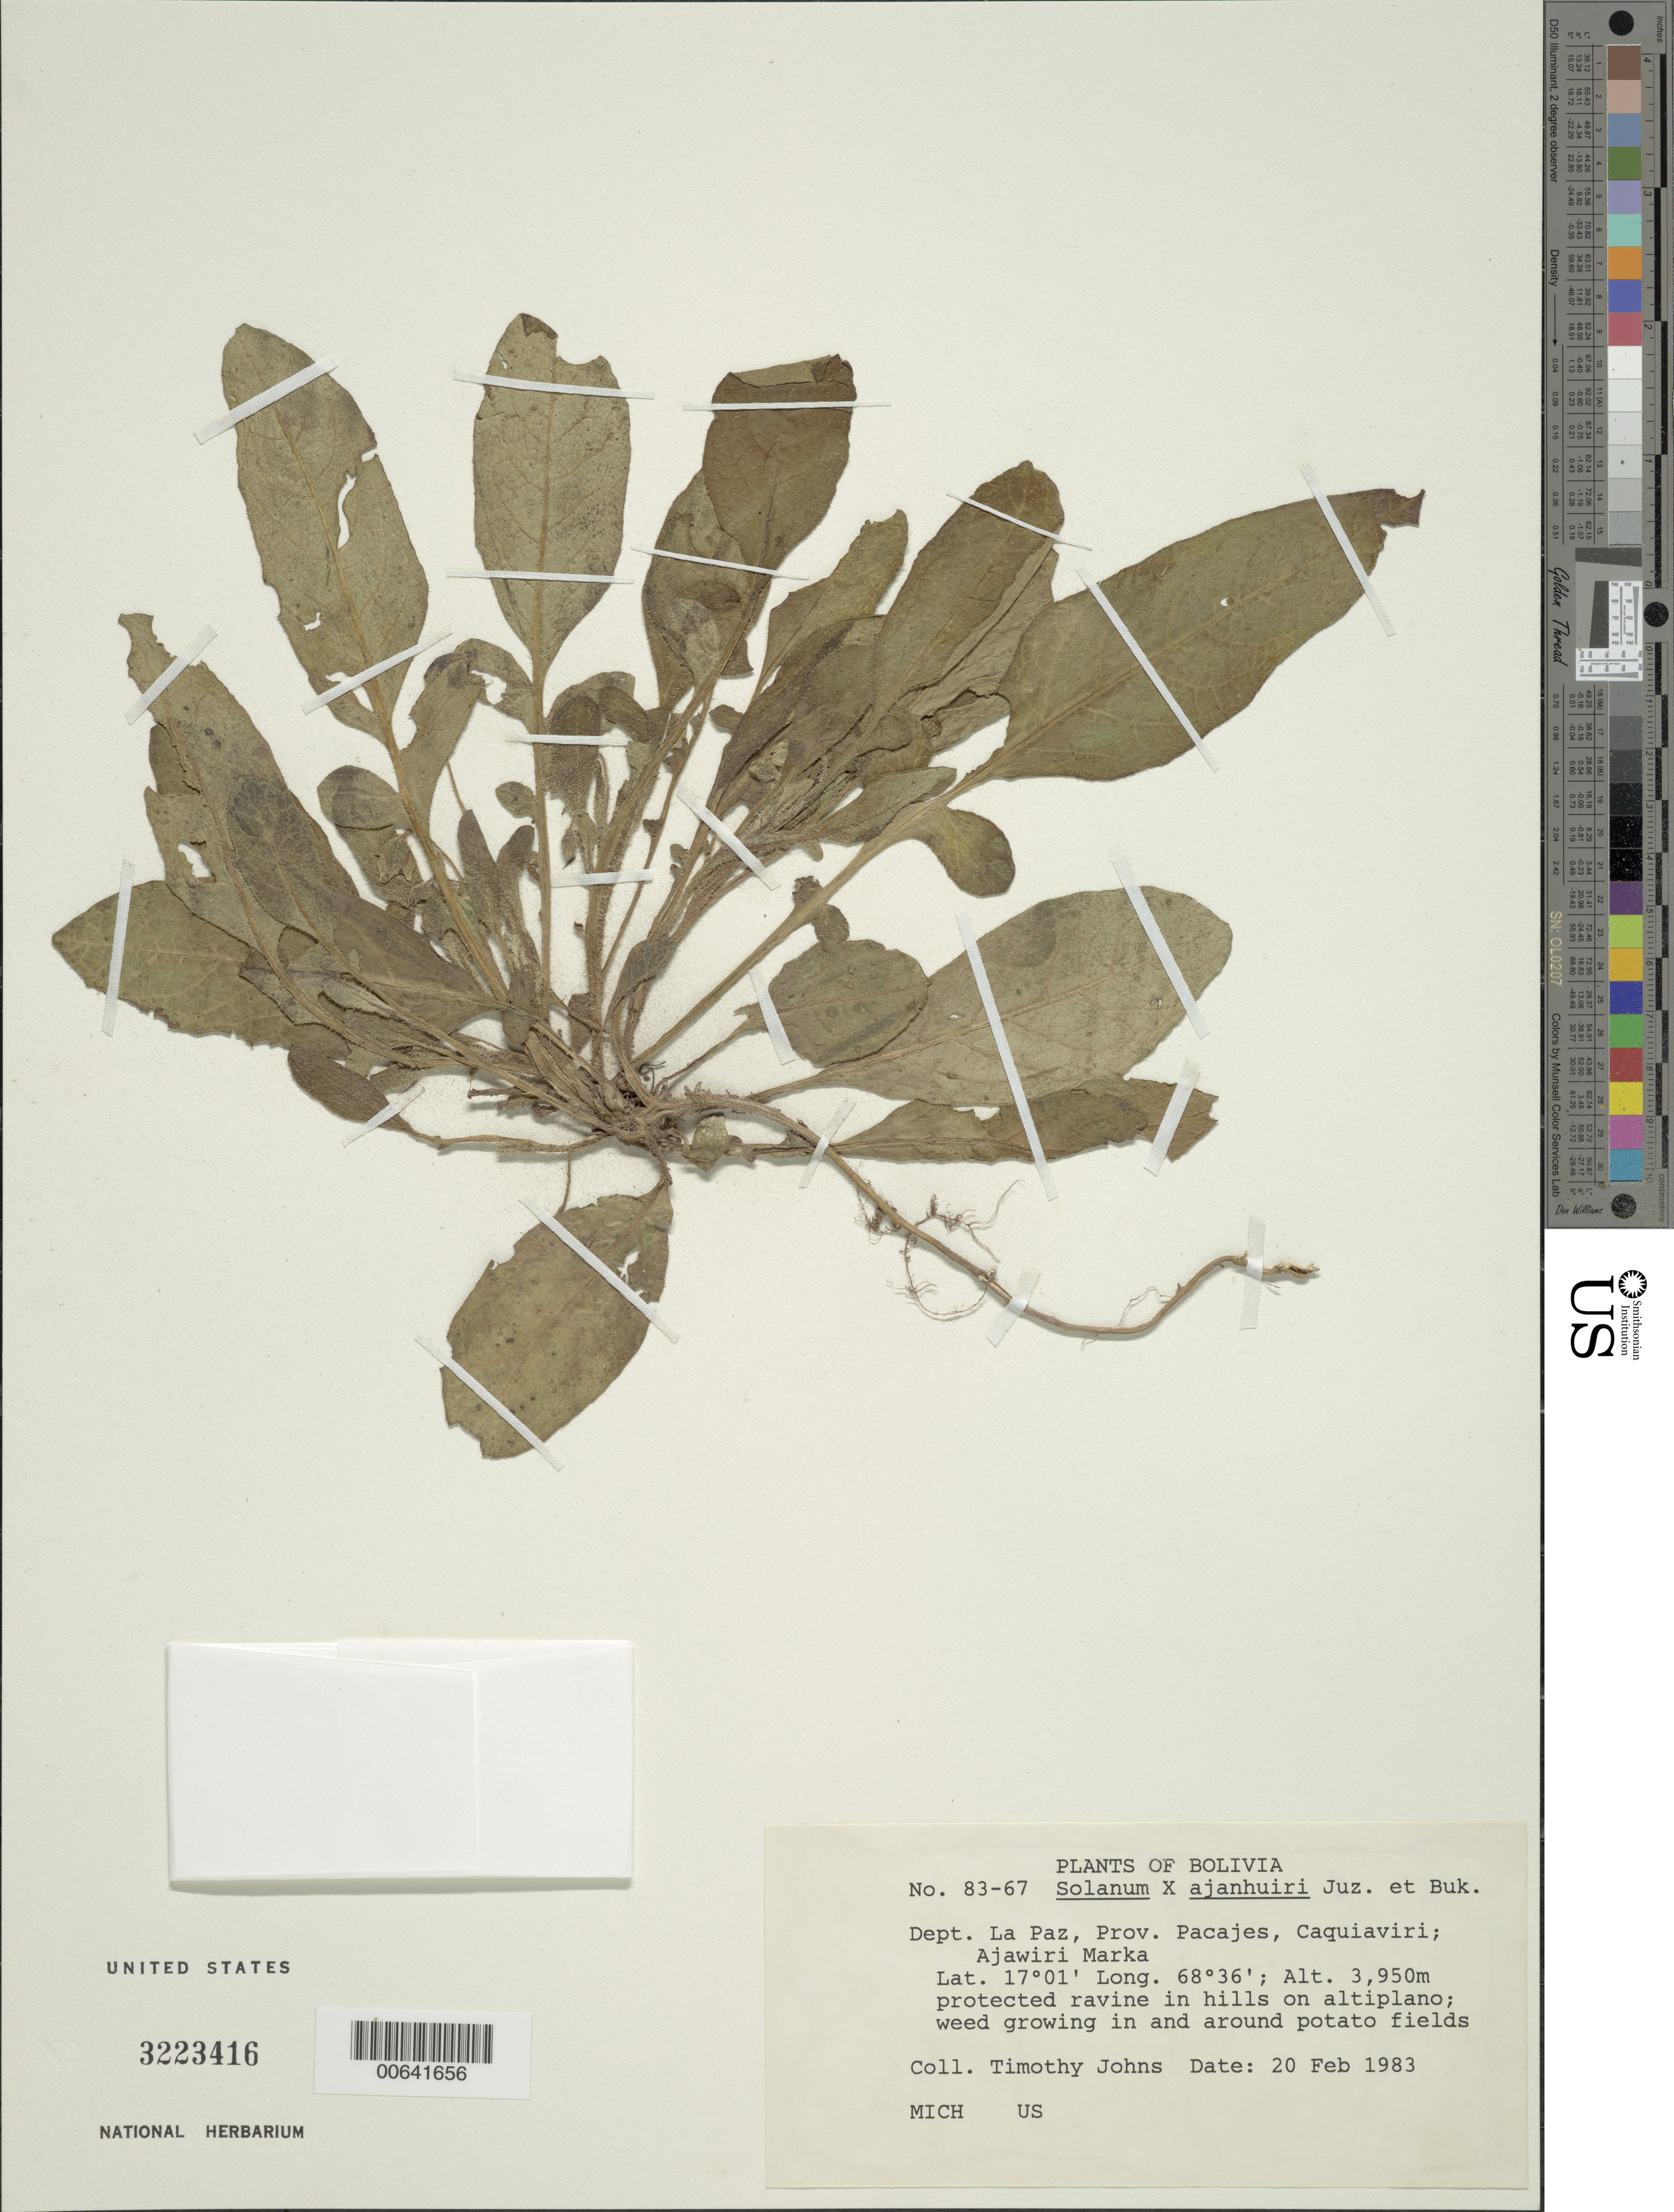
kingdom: Plantae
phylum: Tracheophyta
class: Magnoliopsida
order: Solanales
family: Solanaceae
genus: Solanum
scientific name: Solanum x ajanhuiri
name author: Juz. & Burk.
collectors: T. Johns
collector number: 83-67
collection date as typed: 20 Feb 1983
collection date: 1983-02-20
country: Bolivia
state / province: La Paz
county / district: Pacajes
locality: Pacajes. Caquiaviri, Ajawiri Marka.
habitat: Altiplano, protegido en colinas quebradas.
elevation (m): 3950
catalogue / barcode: US 3223416